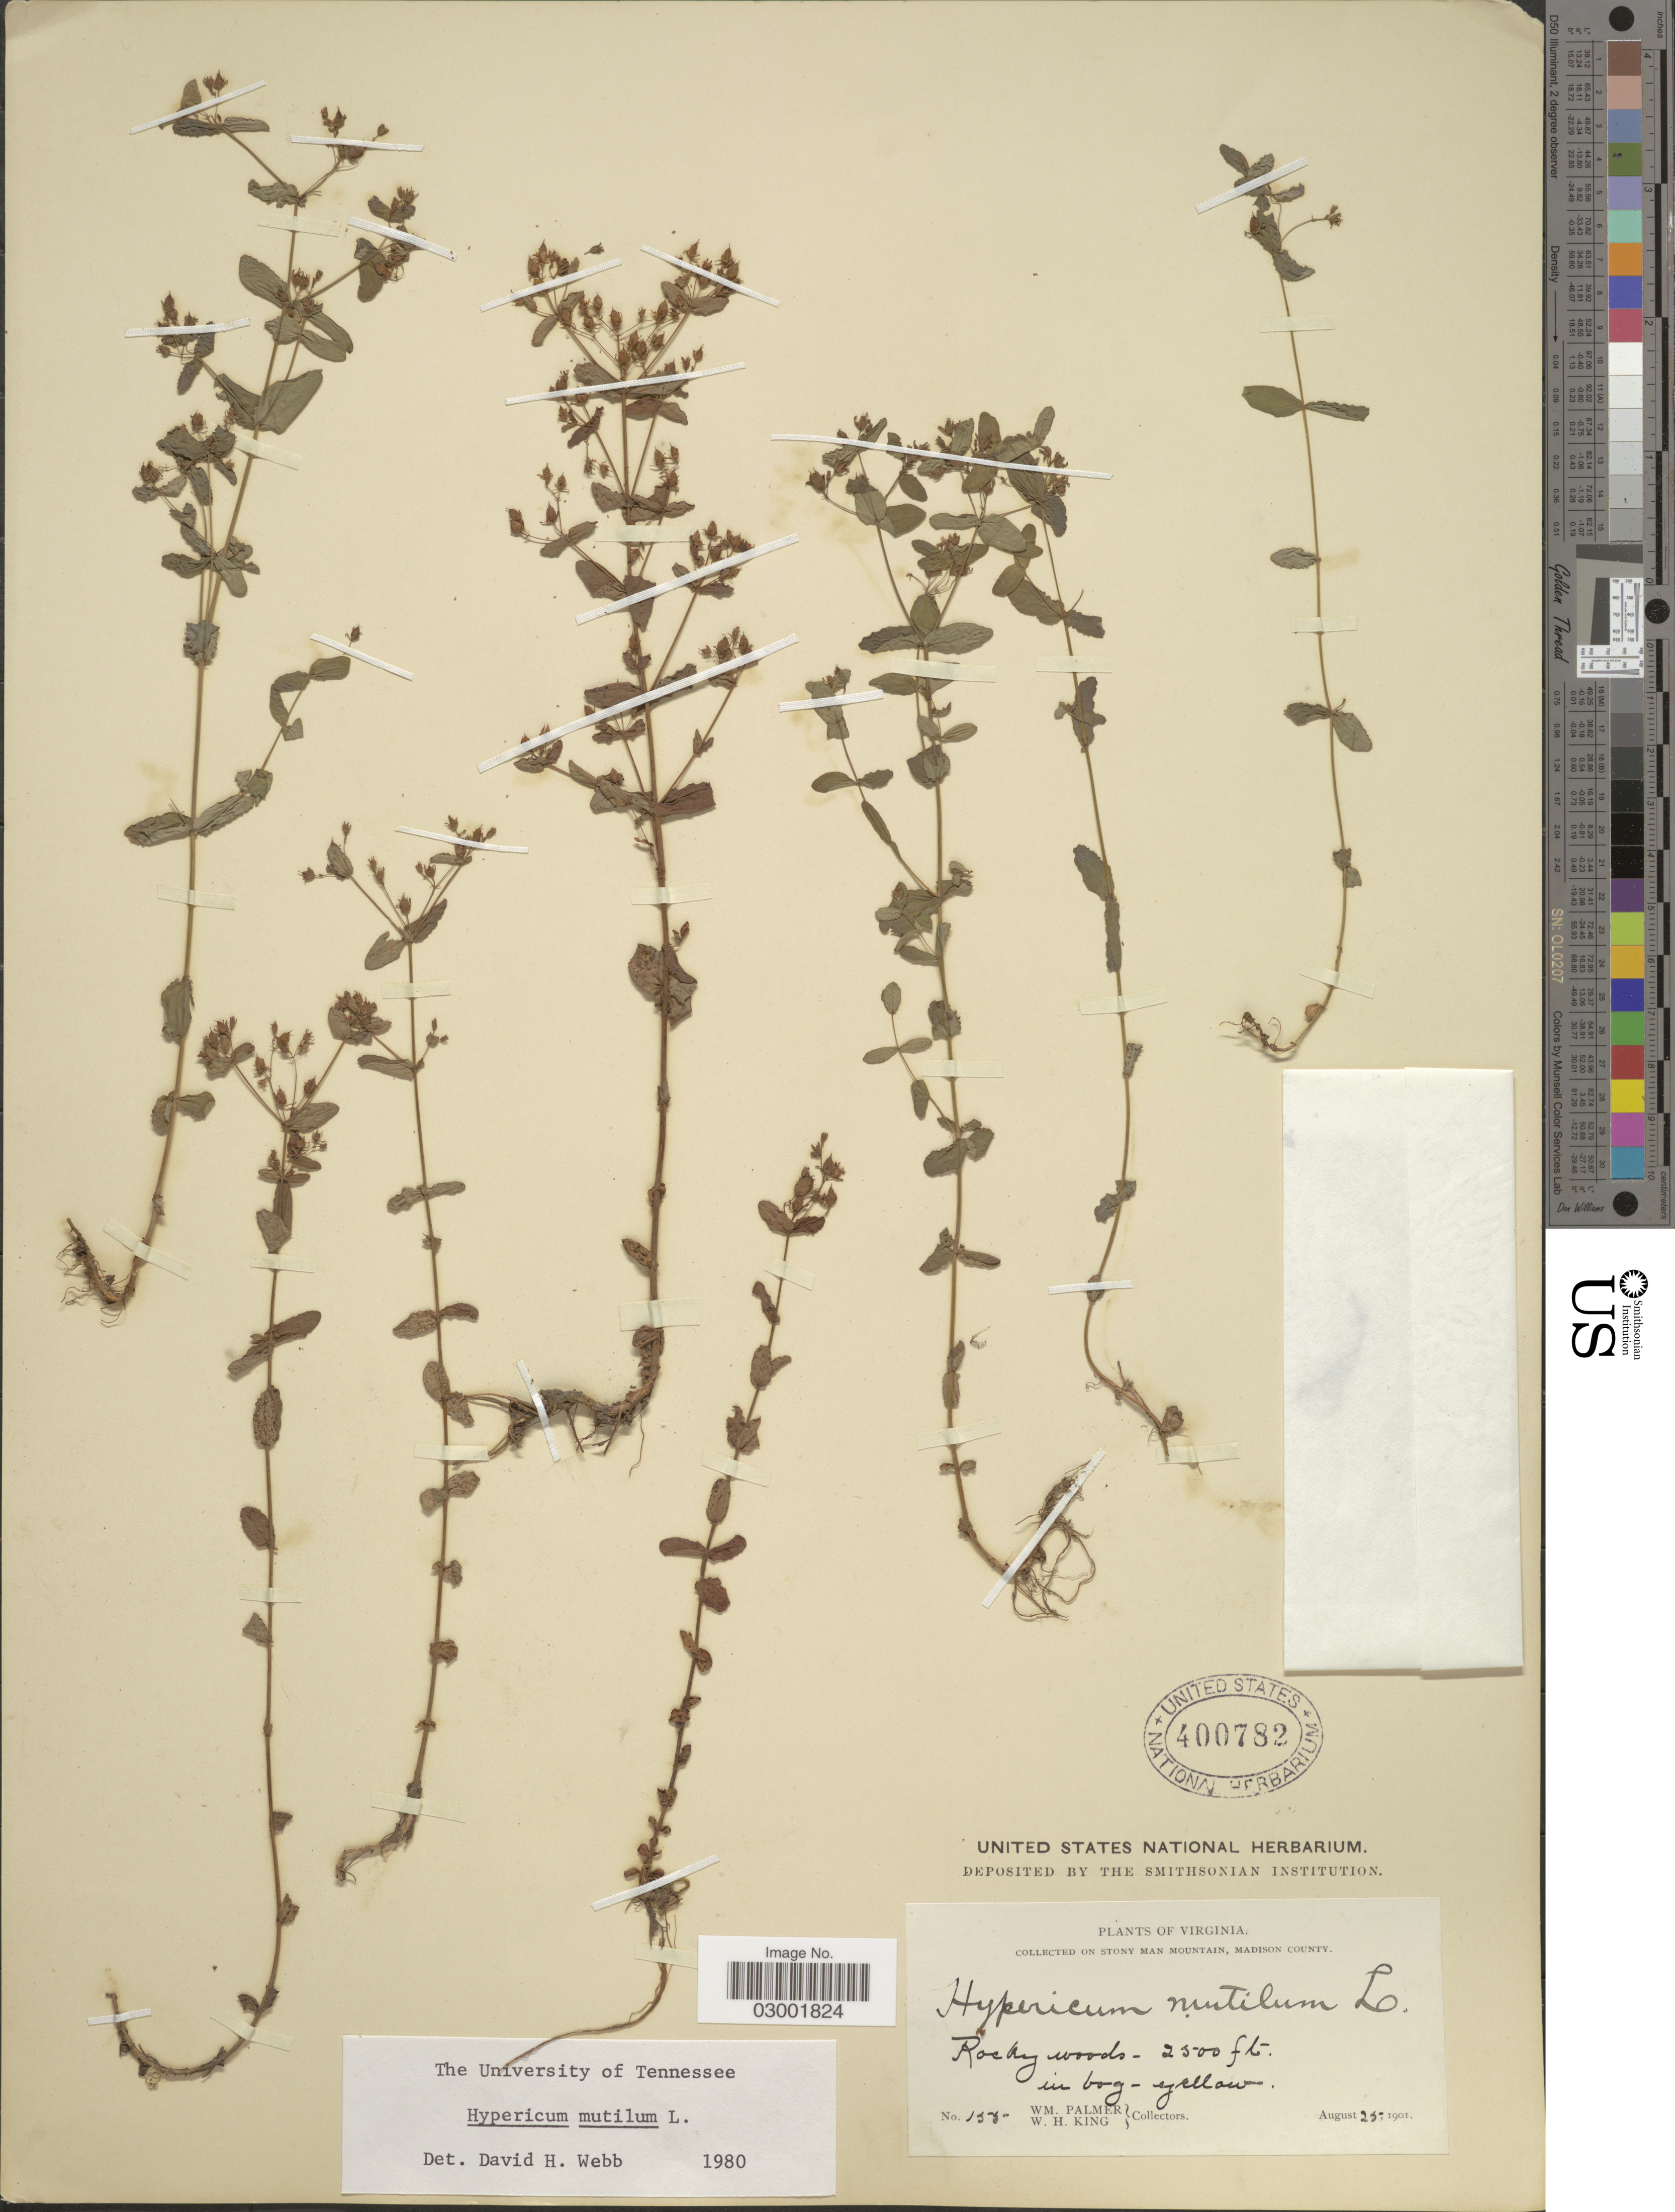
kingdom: Plantae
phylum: Tracheophyta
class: Magnoliopsida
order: Malpighiales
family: Hypericaceae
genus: Hypericum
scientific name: Hypericum mutilum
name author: L.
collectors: W. Palmer & W. H. King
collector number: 155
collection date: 1901-08-25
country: United States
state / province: Virginia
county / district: Madison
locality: On stony Man Mountain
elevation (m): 762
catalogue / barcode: US 400782